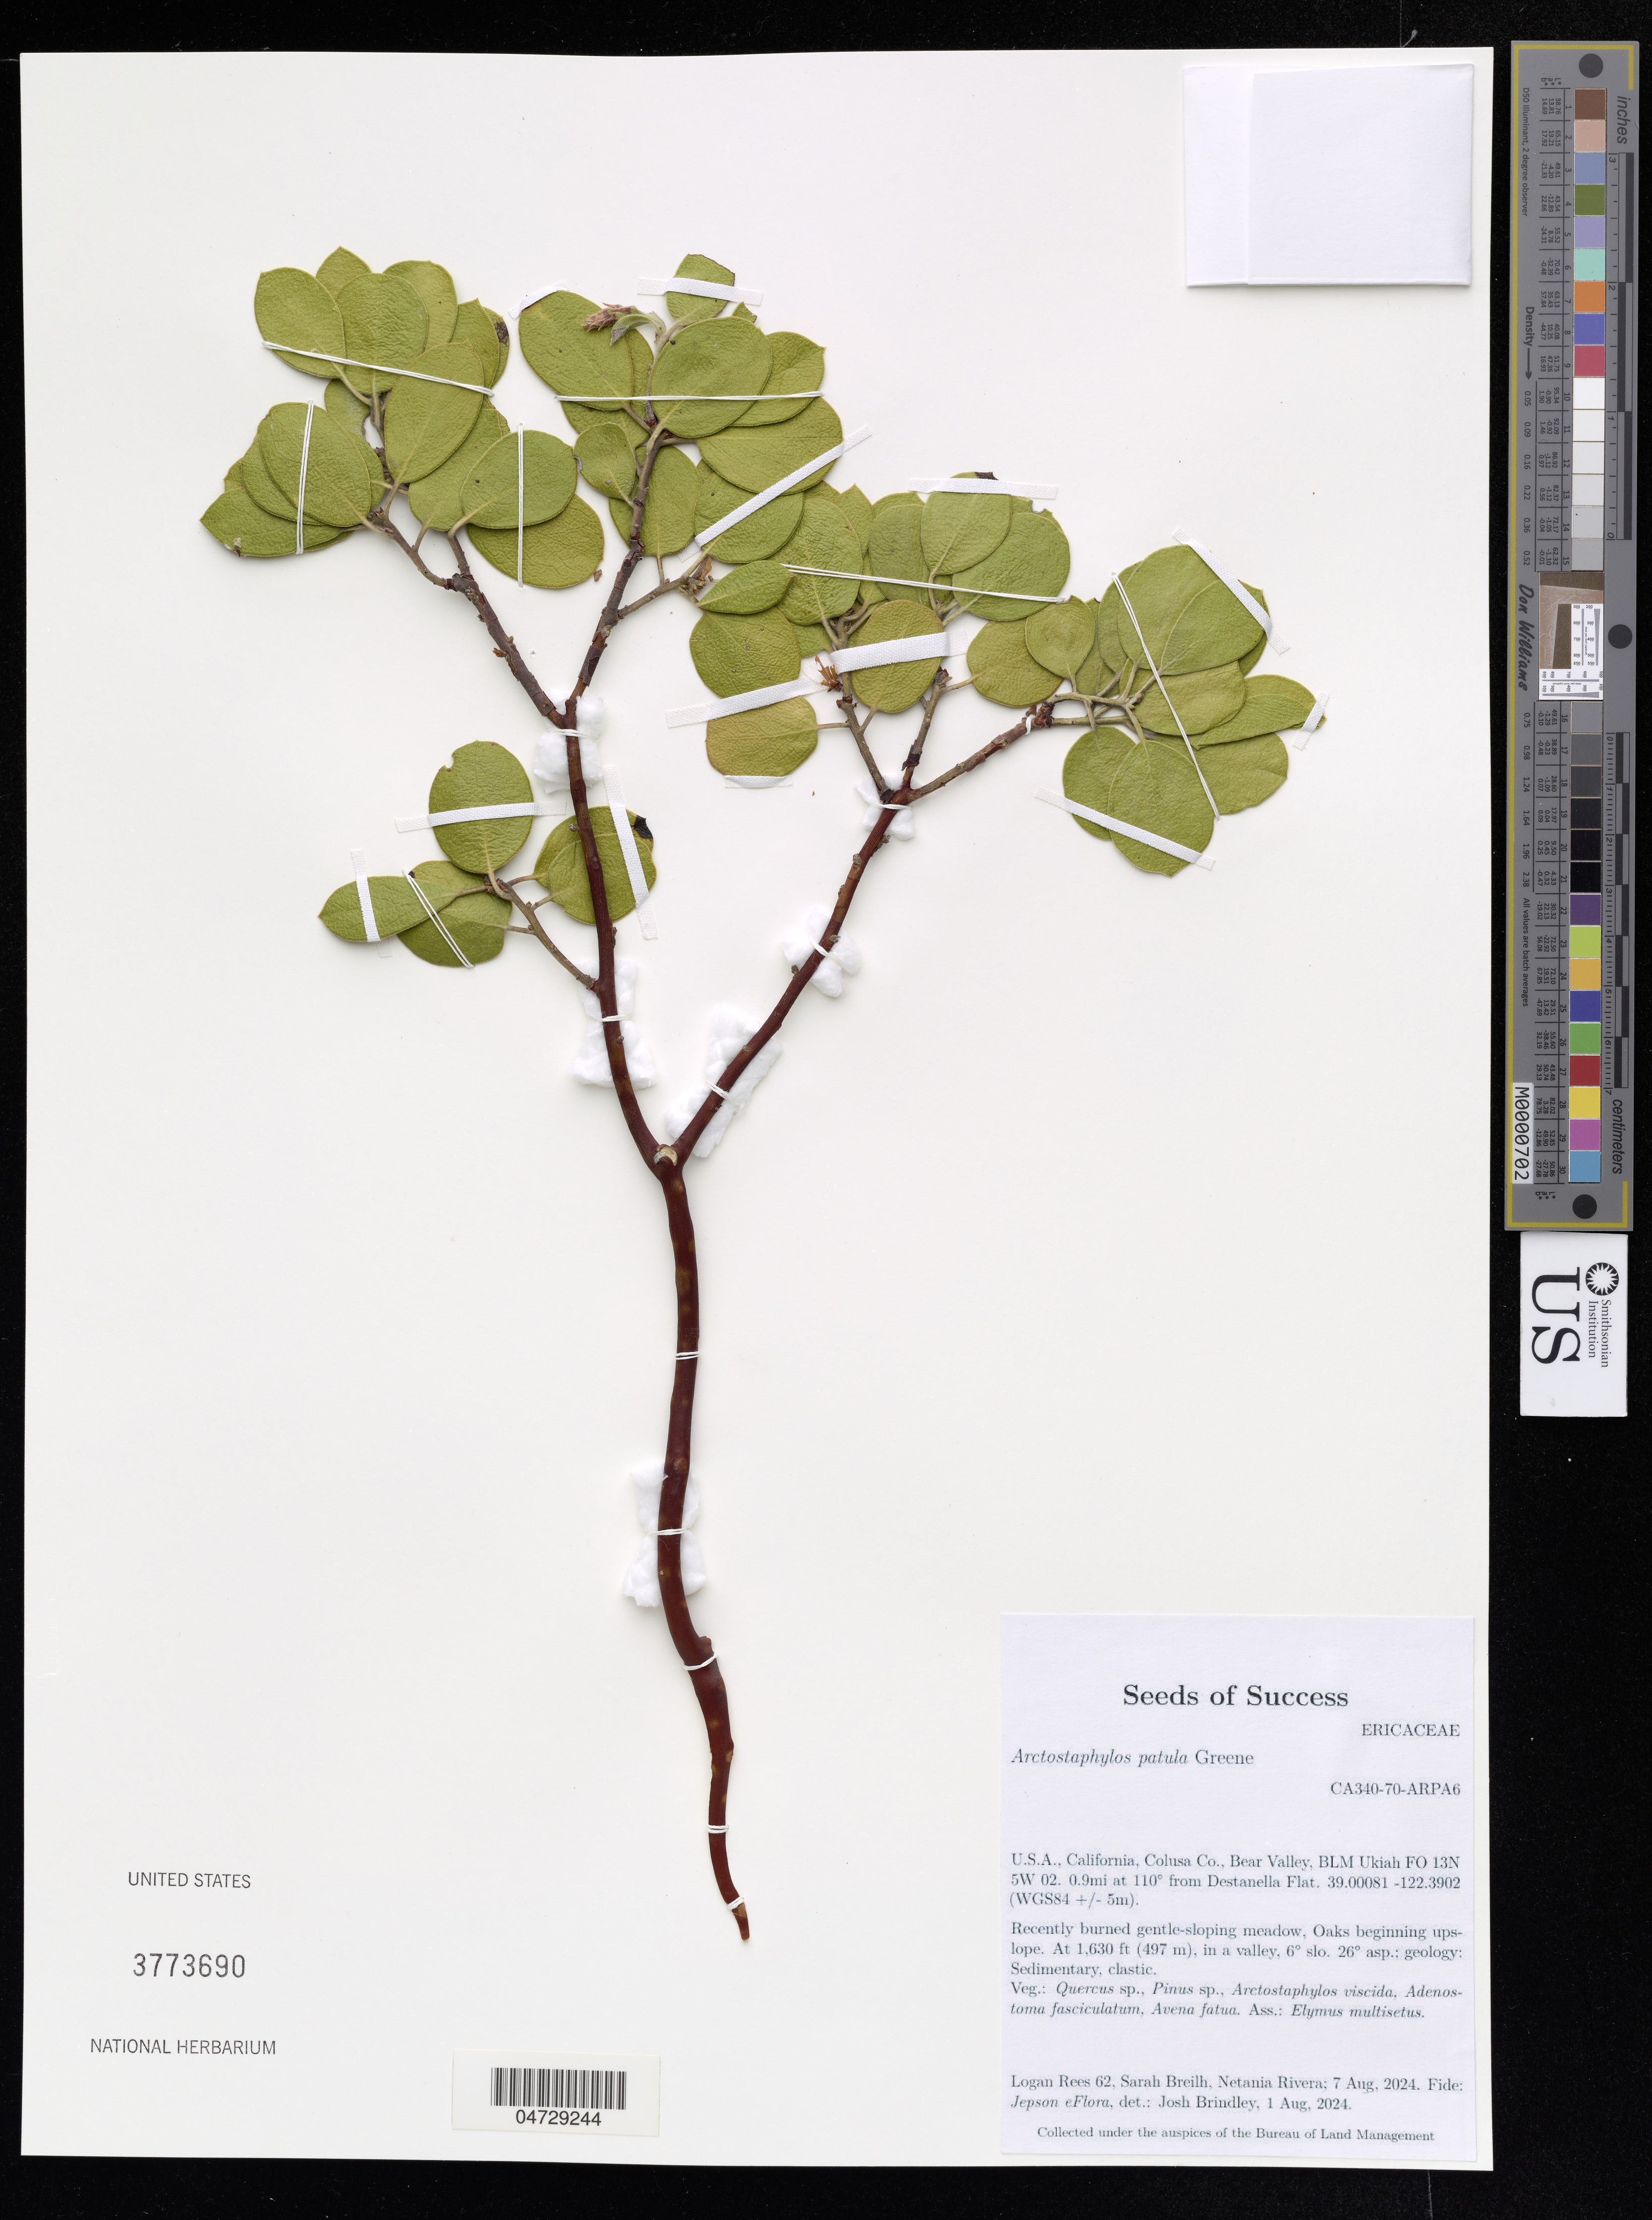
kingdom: Plantae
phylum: Tracheophyta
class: Magnoliopsida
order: Ericales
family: Ericaceae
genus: Arctostaphylos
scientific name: Arctostaphylos patula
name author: Greene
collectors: L. Reese, S. Breilh & N. Rivera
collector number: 62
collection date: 2024-08-07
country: United States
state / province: California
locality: Colusa Co., Bear Valley, BLM Ukiah FO 13N 5W 02. 0.9mi at 110° from Destanella Flat. (WGS84 +/-5m).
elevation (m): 497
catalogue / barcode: US 3773690